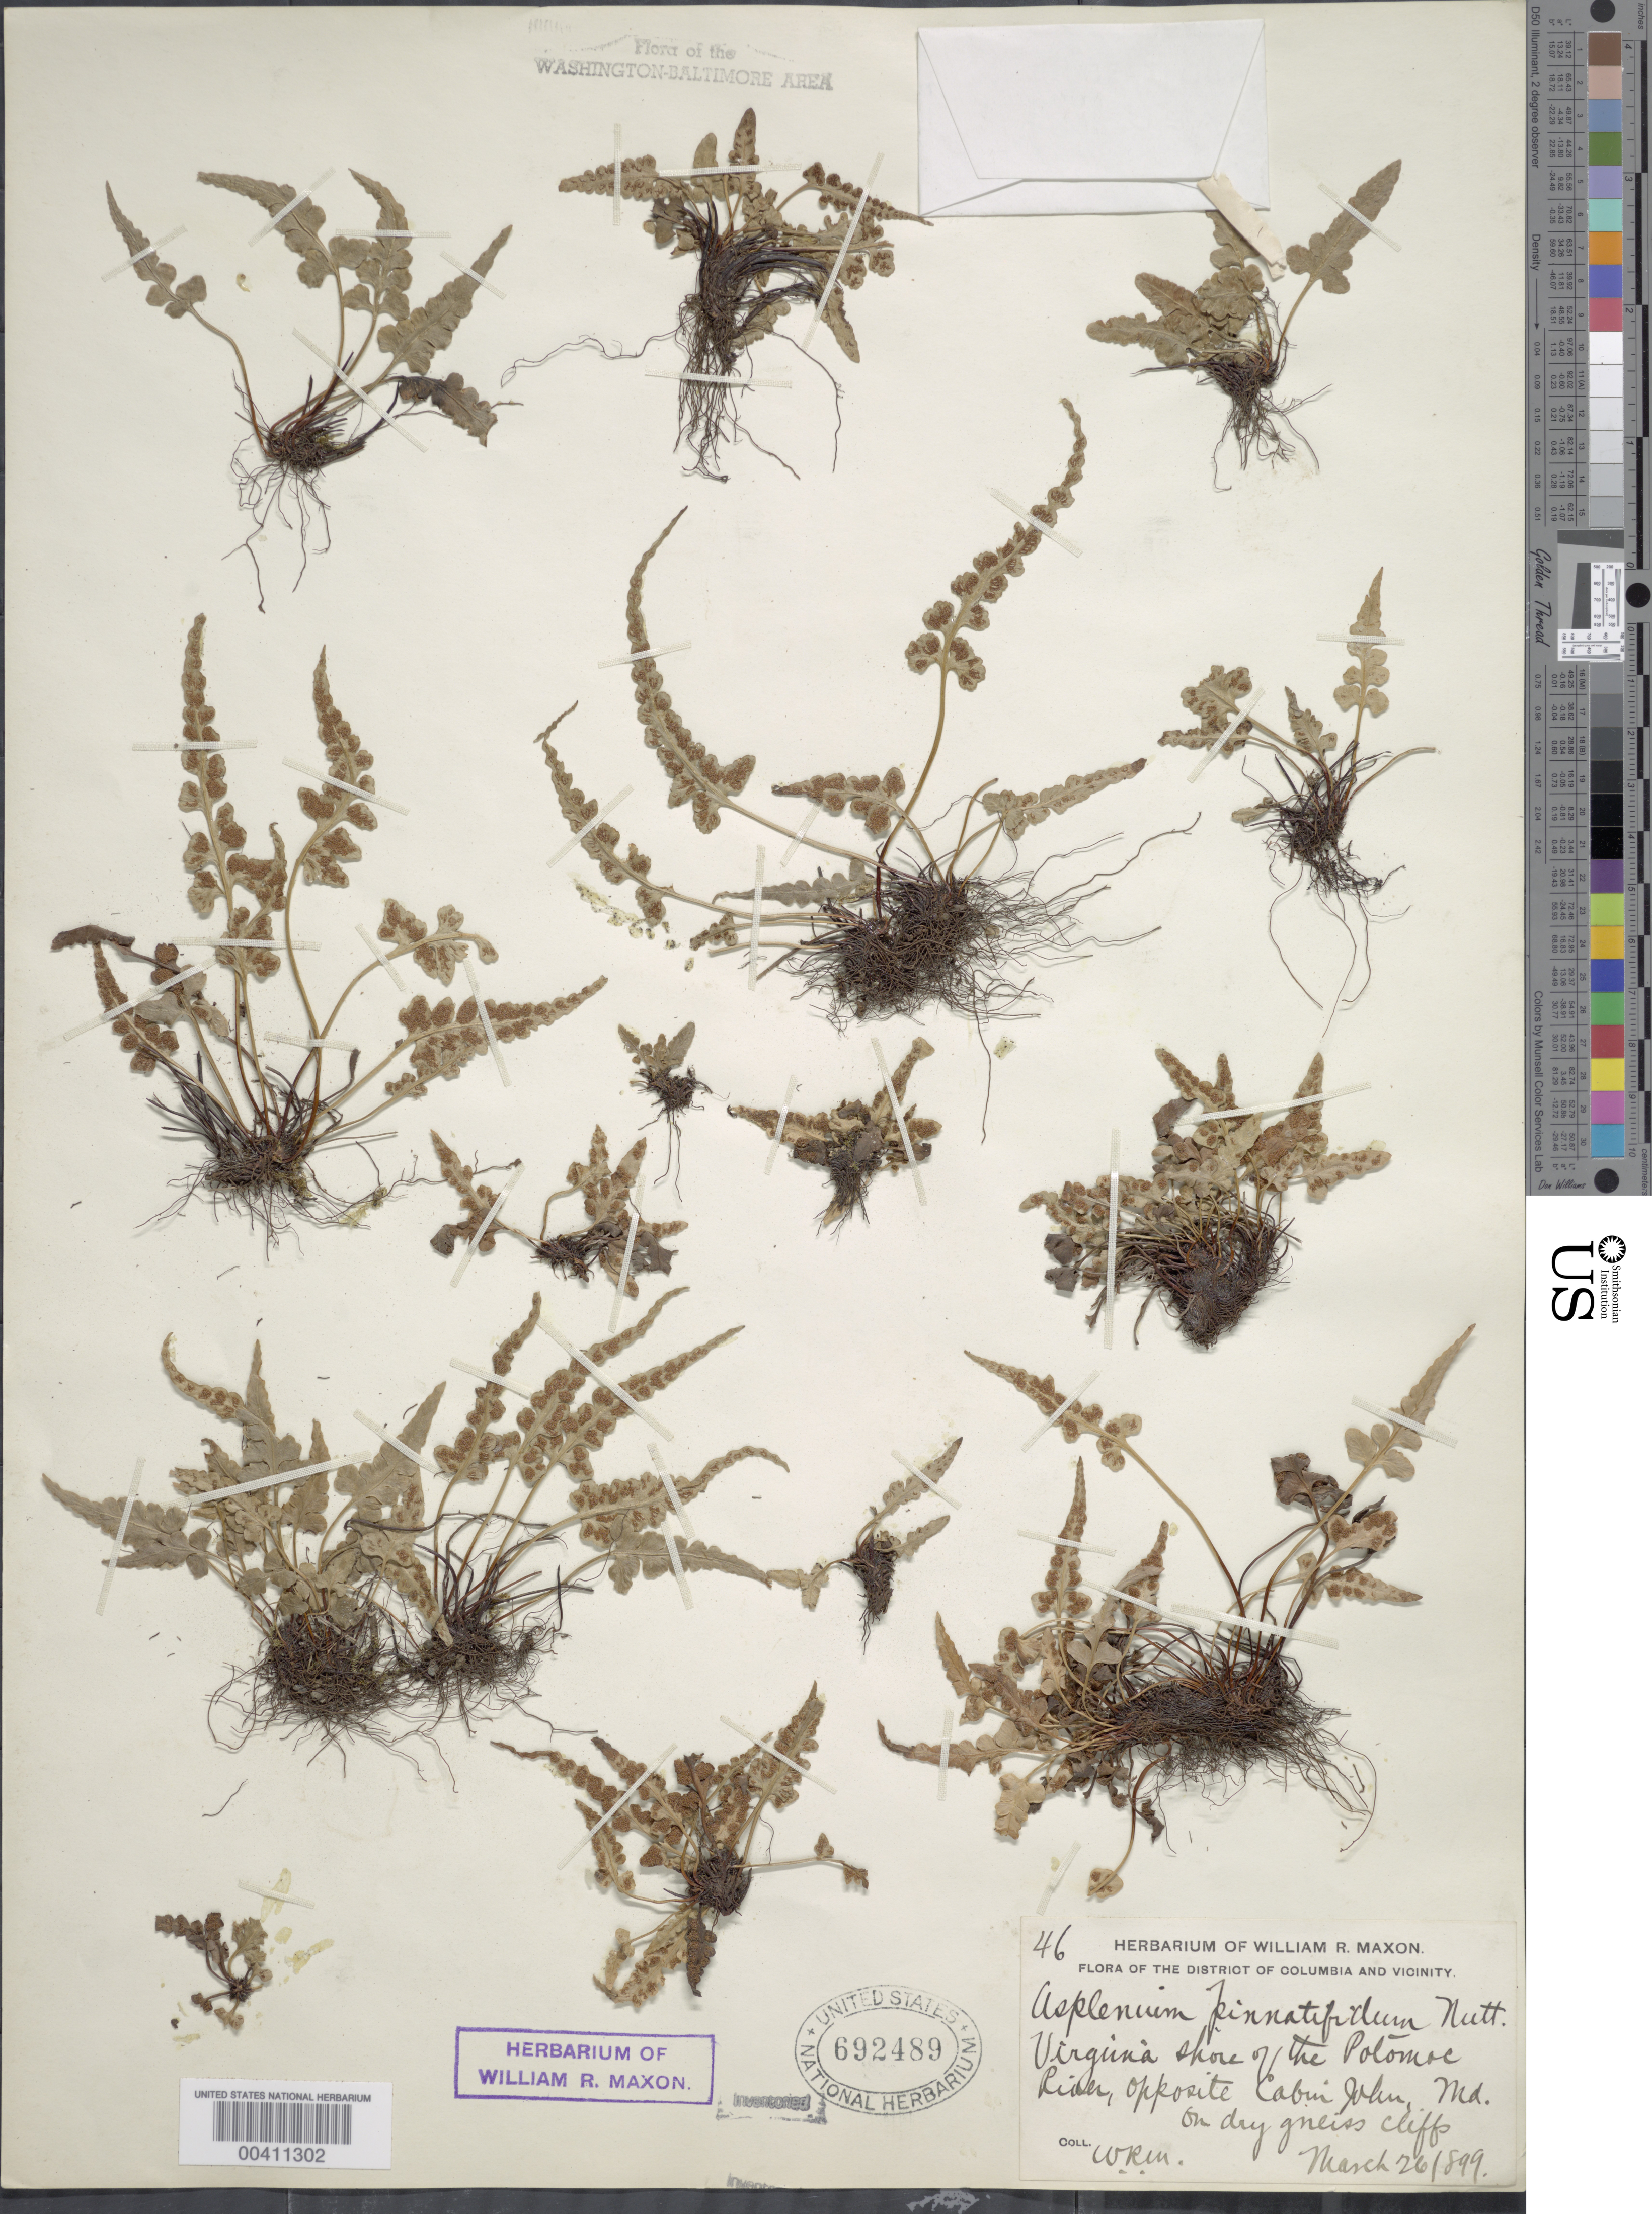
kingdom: Plantae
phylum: Tracheophyta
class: Polypodiopsida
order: Polypodiales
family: Aspleniaceae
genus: Asplenium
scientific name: Asplenium pinnatifidum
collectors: W. R. Maxon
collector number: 46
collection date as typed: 26 Mar 1899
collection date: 1899-03-26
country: United States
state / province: Virginia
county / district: Fairfax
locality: Potomac shore opposite Cabin John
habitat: On dry gneiss cliff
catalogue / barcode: US 692489